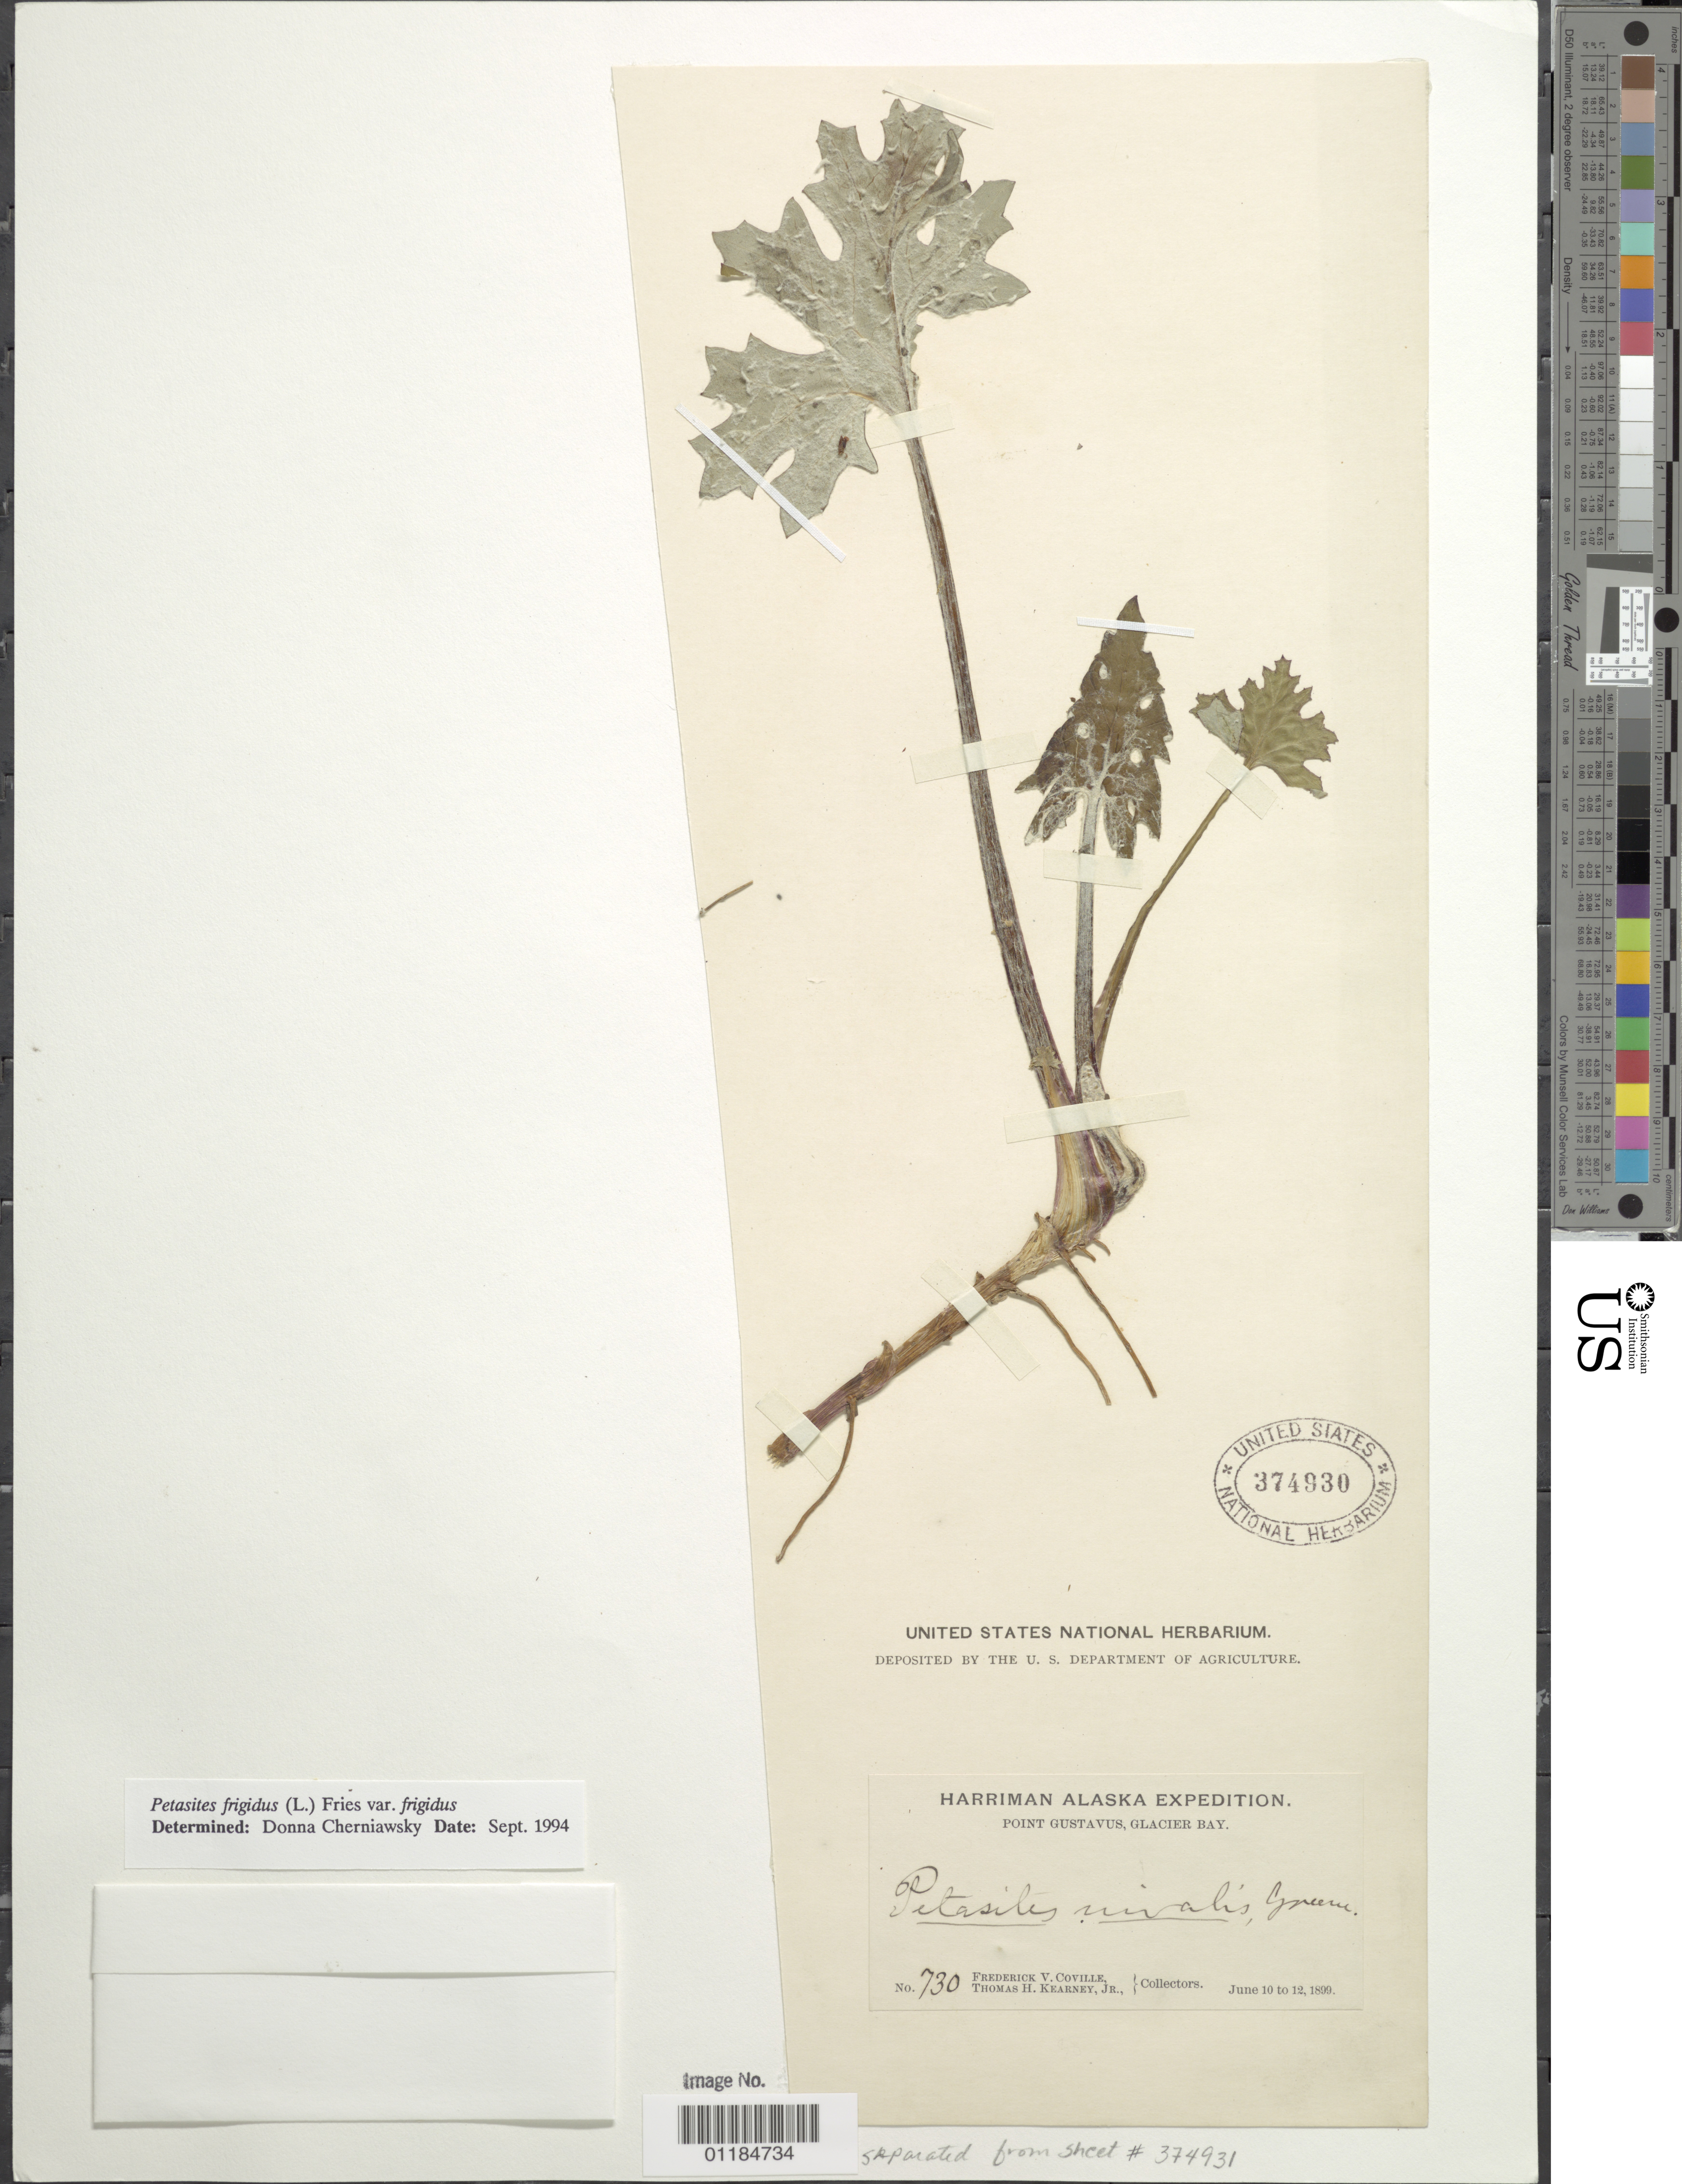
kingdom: Plantae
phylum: Tracheophyta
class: Magnoliopsida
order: Asterales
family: Asteraceae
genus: Petasites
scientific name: Petasites frigidus var. frigidus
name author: (L.) Fr.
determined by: Cherniawsky, Donna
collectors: F. V. Coville & C. Kearney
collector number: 730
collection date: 1899-06-10/1899-06-12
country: United States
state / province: Alaska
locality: Point Gustavus, Glacier Bay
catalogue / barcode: US 374930